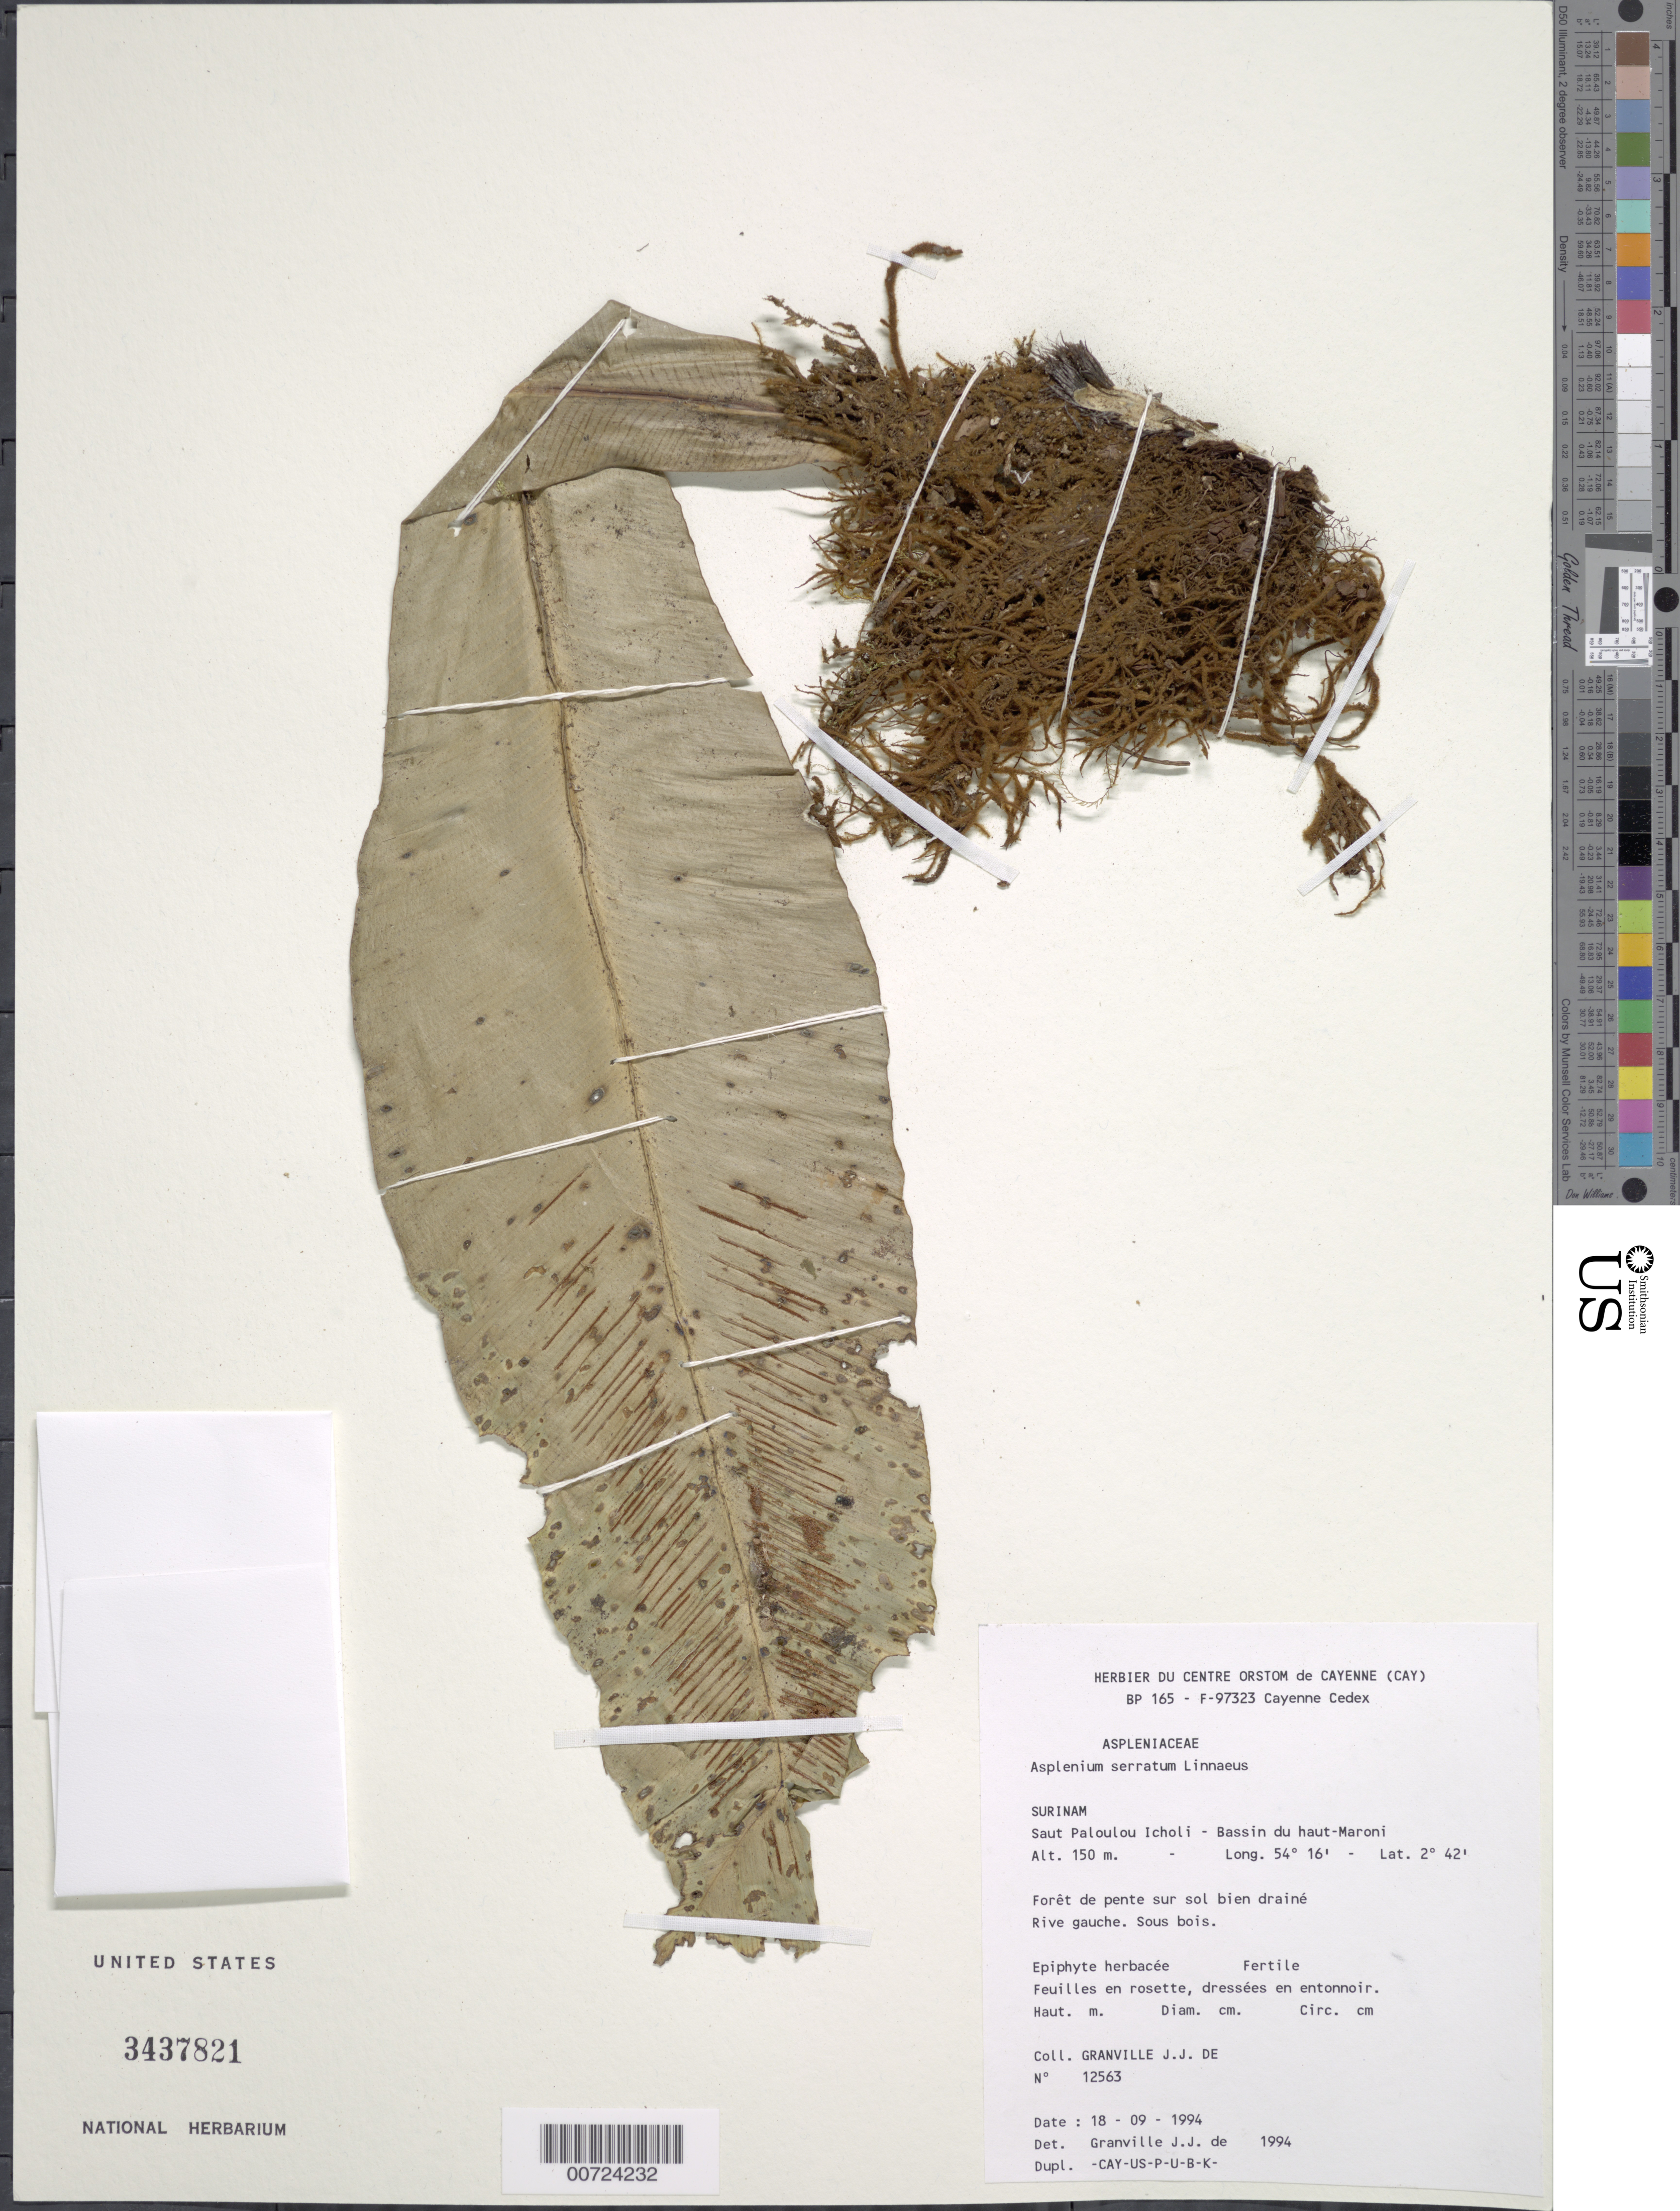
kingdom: Plantae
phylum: Tracheophyta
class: Polypodiopsida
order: Polypodiales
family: Aspleniaceae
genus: Asplenium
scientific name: Asplenium serratum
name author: L.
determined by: Granville, J. J. de, (CAY), Institut de Recherche pour le Developpement (IRD) (FRENCH GUIANA)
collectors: J.-J. de Granville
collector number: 12563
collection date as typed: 18-Sep-94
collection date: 1994-09-18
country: Suriname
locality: Saut Paloulou Icholi, Bassin du haut-Maroni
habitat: Slope forest, well drained soil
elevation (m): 150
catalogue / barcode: US 3437821